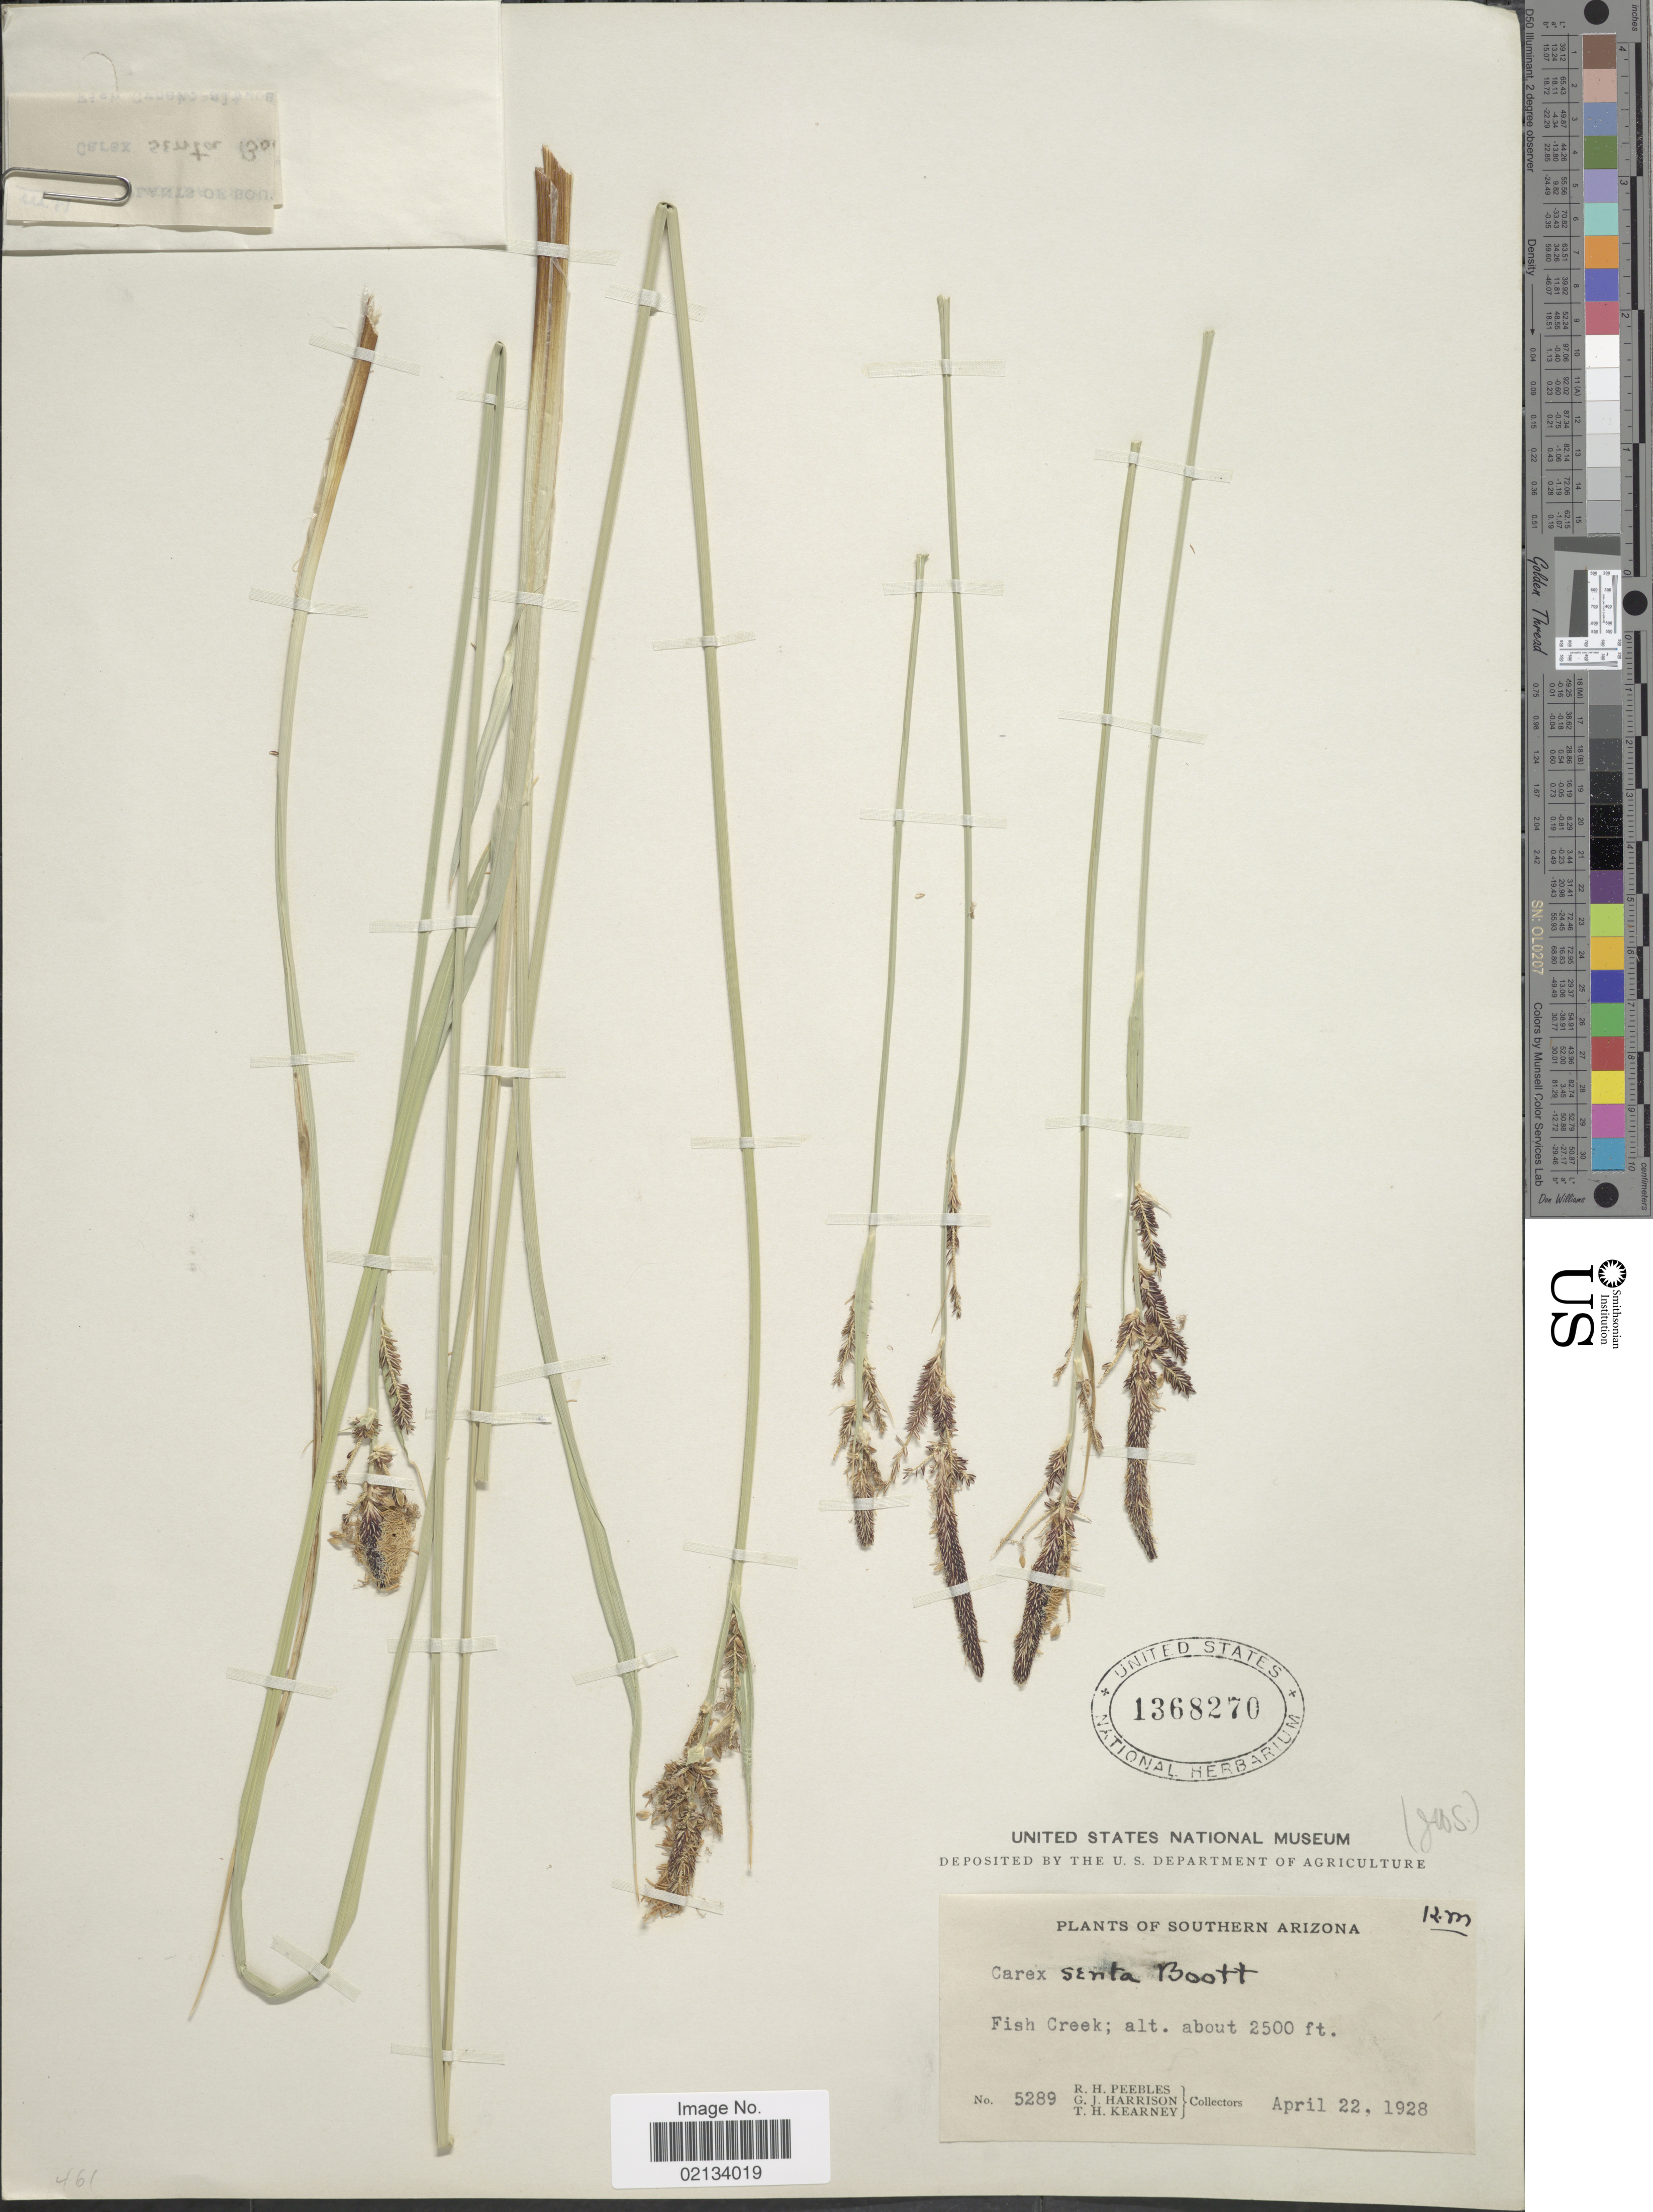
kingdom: Plantae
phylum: Tracheophyta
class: Liliopsida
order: Poales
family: Cyperaceae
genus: Carex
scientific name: Carex senta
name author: Boott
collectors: R. H. Peebles, G. J. Harrison & T. H. Kearney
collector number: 5289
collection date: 1928-04-22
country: United States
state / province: Arizona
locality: Southern Arizona, Fish Creek.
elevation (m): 762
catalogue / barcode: US 1368270